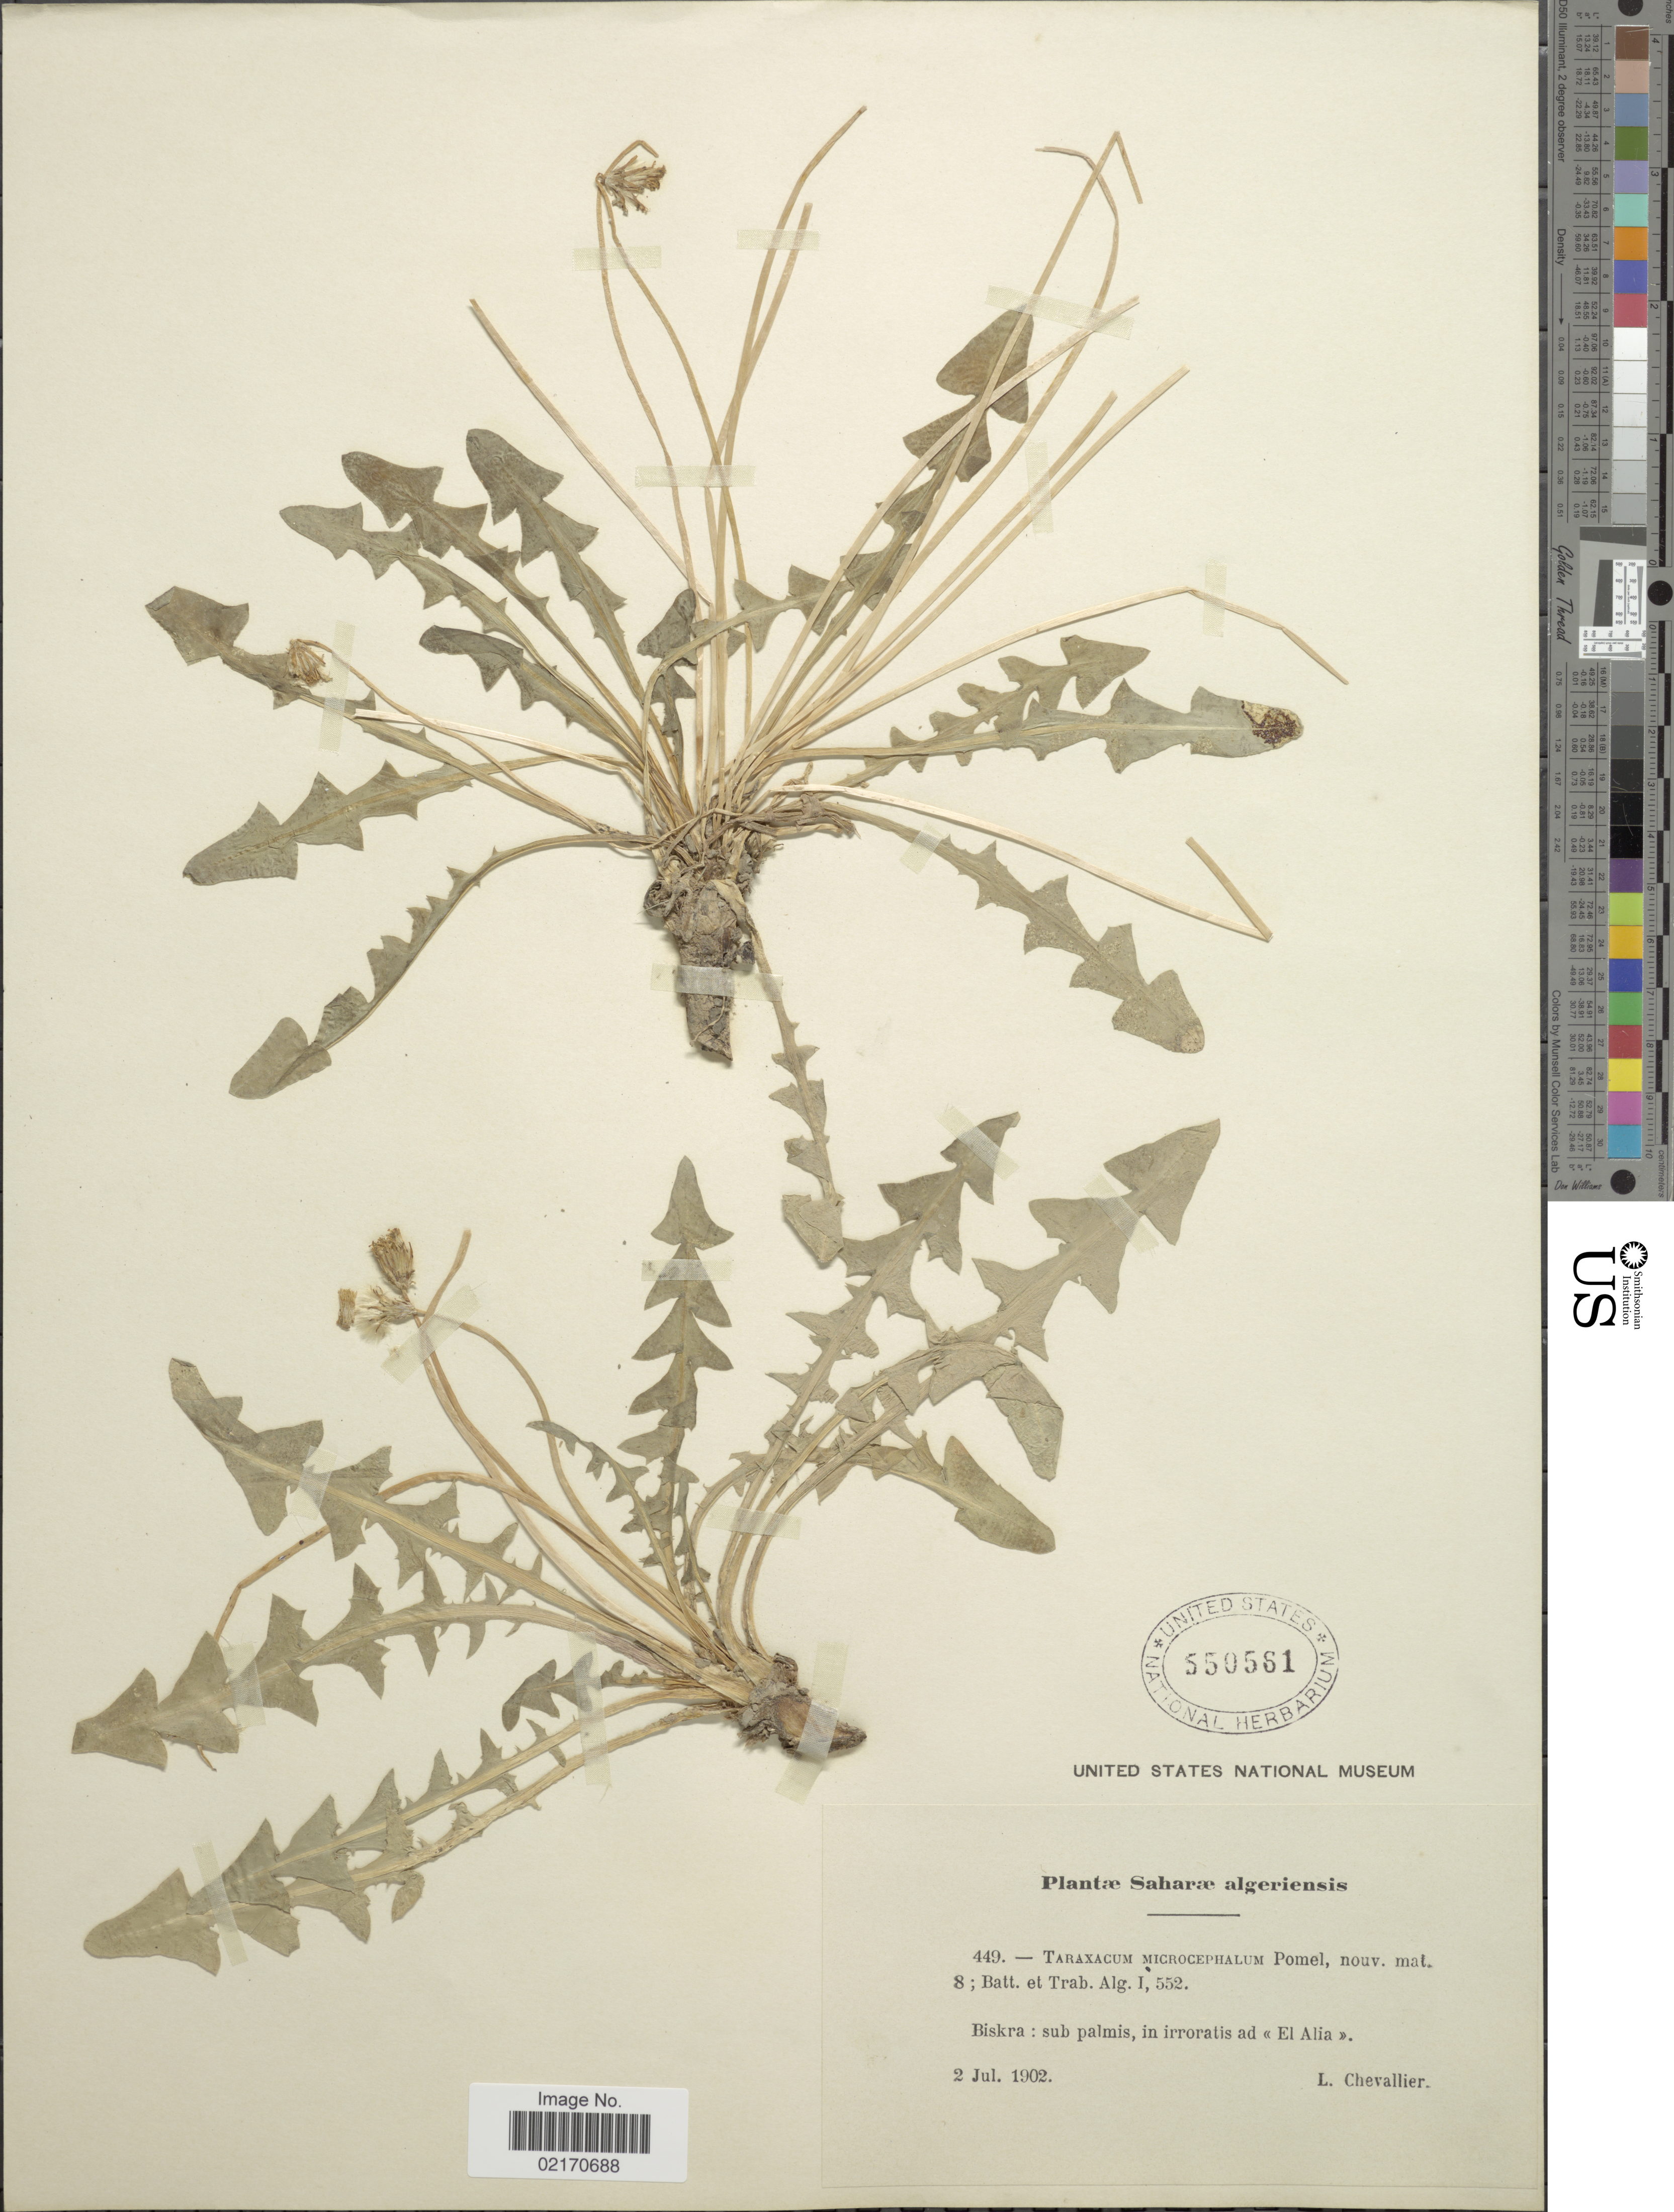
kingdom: Plantae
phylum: Tracheophyta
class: Magnoliopsida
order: Asterales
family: Asteraceae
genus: Taraxacum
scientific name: Taraxacum microcephalum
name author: Pomel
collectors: L. Chevallier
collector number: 49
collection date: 1902-07-02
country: Algeria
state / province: Biskra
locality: Sharae, Biskra: sub palmis, in irritoratis as << El Alia >>.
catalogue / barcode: US 550581